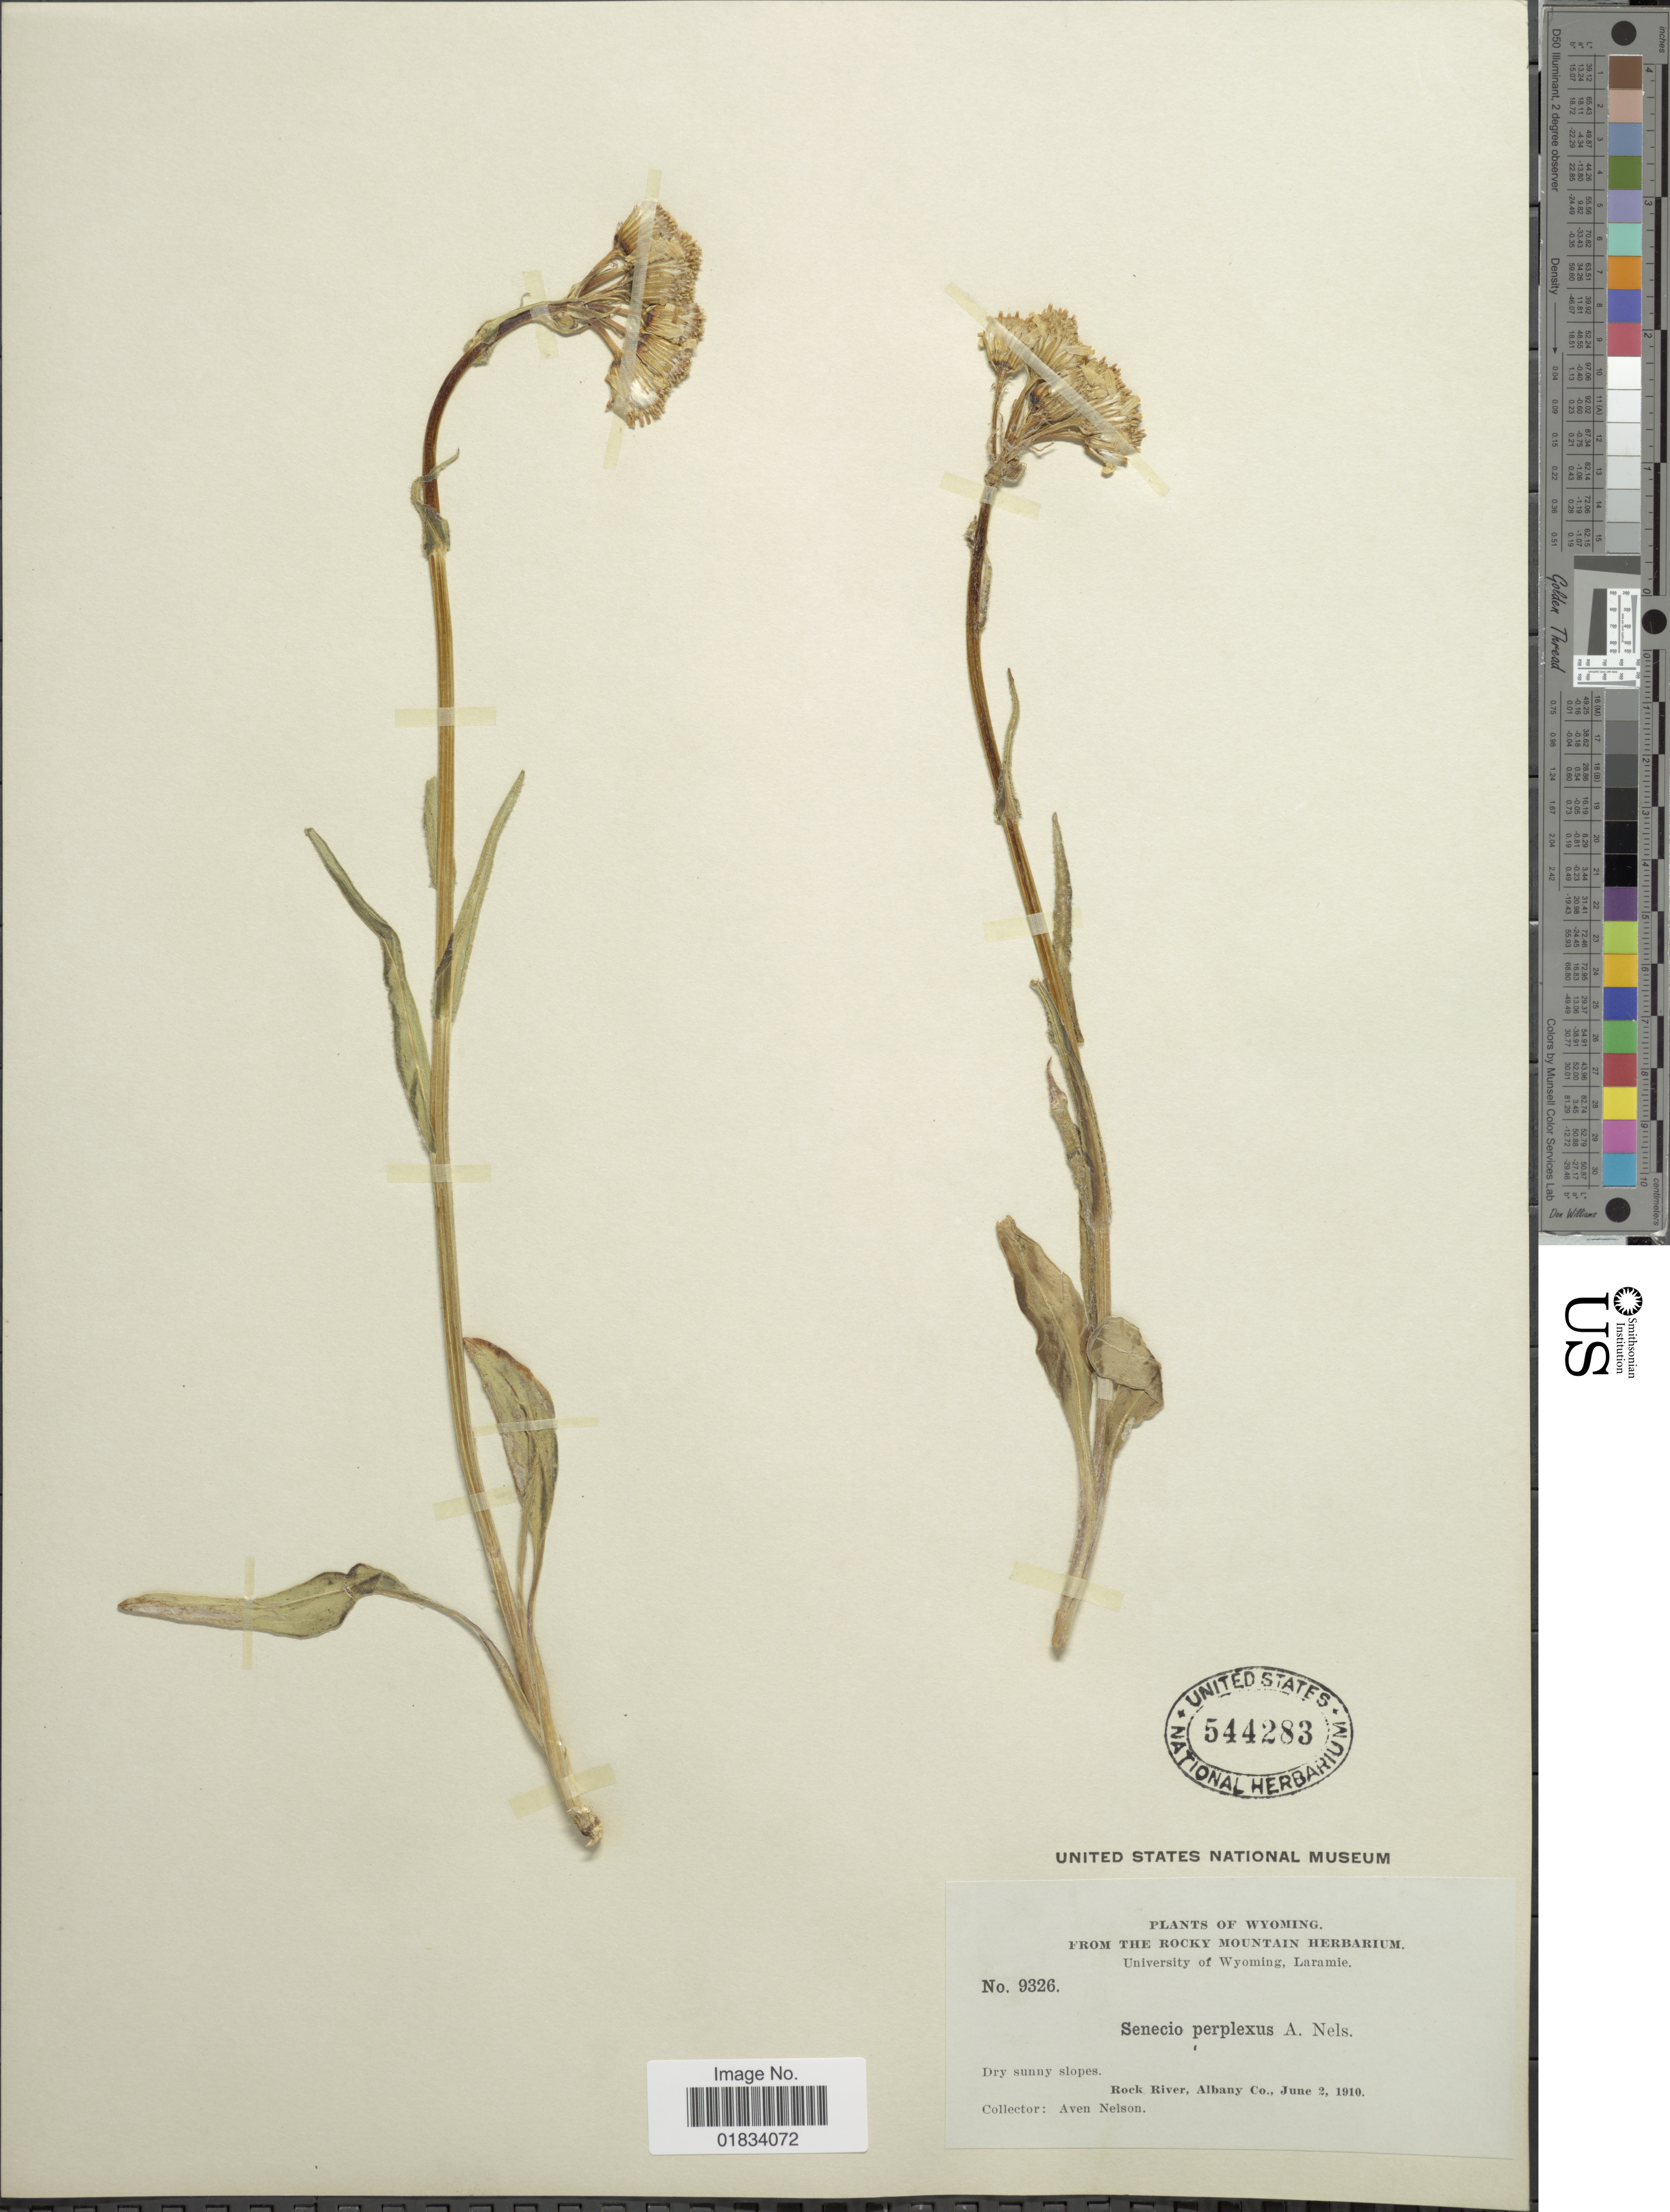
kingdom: Plantae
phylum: Tracheophyta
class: Magnoliopsida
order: Asterales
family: Asteraceae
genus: Senecio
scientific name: Senecio integerrimus var. exaltatus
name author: (Nutt.) Cronq.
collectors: A. Nelson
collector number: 9326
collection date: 1910-06-02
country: United States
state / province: Wyoming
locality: Rock River, Albany Co.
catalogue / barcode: US 544283